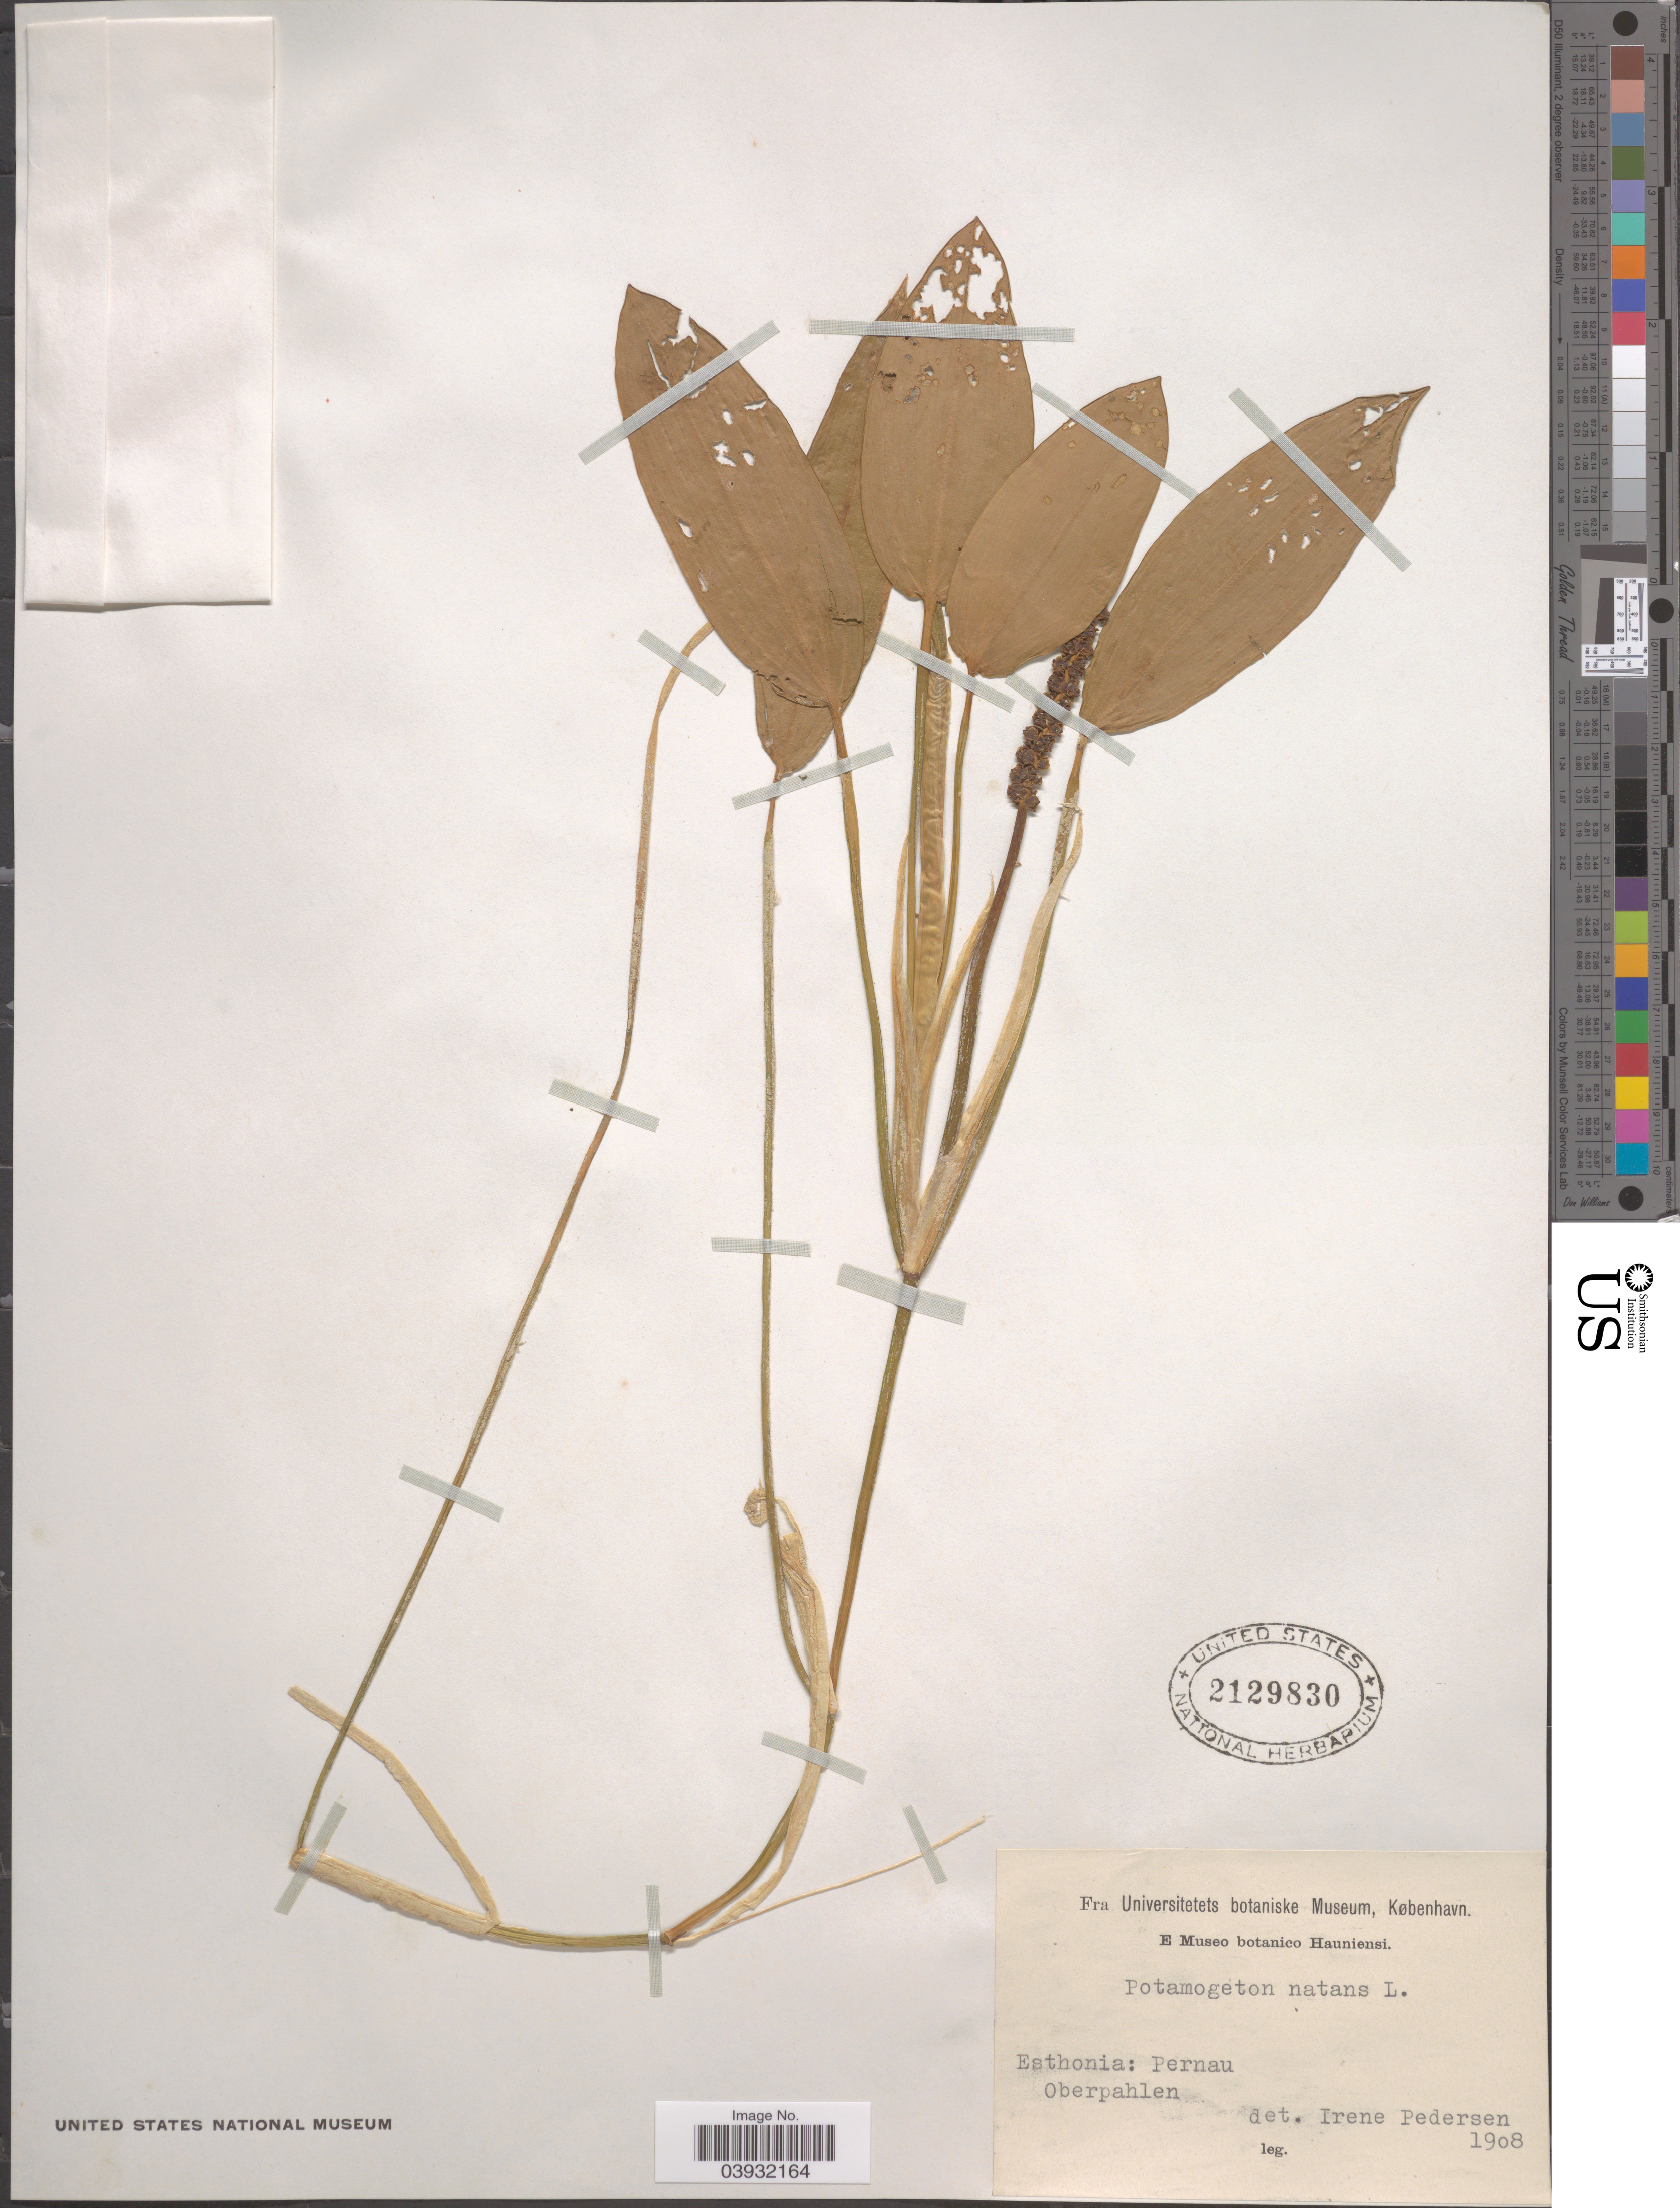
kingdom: Plantae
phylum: Tracheophyta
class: Liliopsida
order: Alismatales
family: Potamogetonaceae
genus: Potamogeton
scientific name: Potamogeton natans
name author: L.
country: Estonia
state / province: Pärnumaa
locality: Esthonia: Pernau. Oberpahlen.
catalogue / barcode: US 2129830